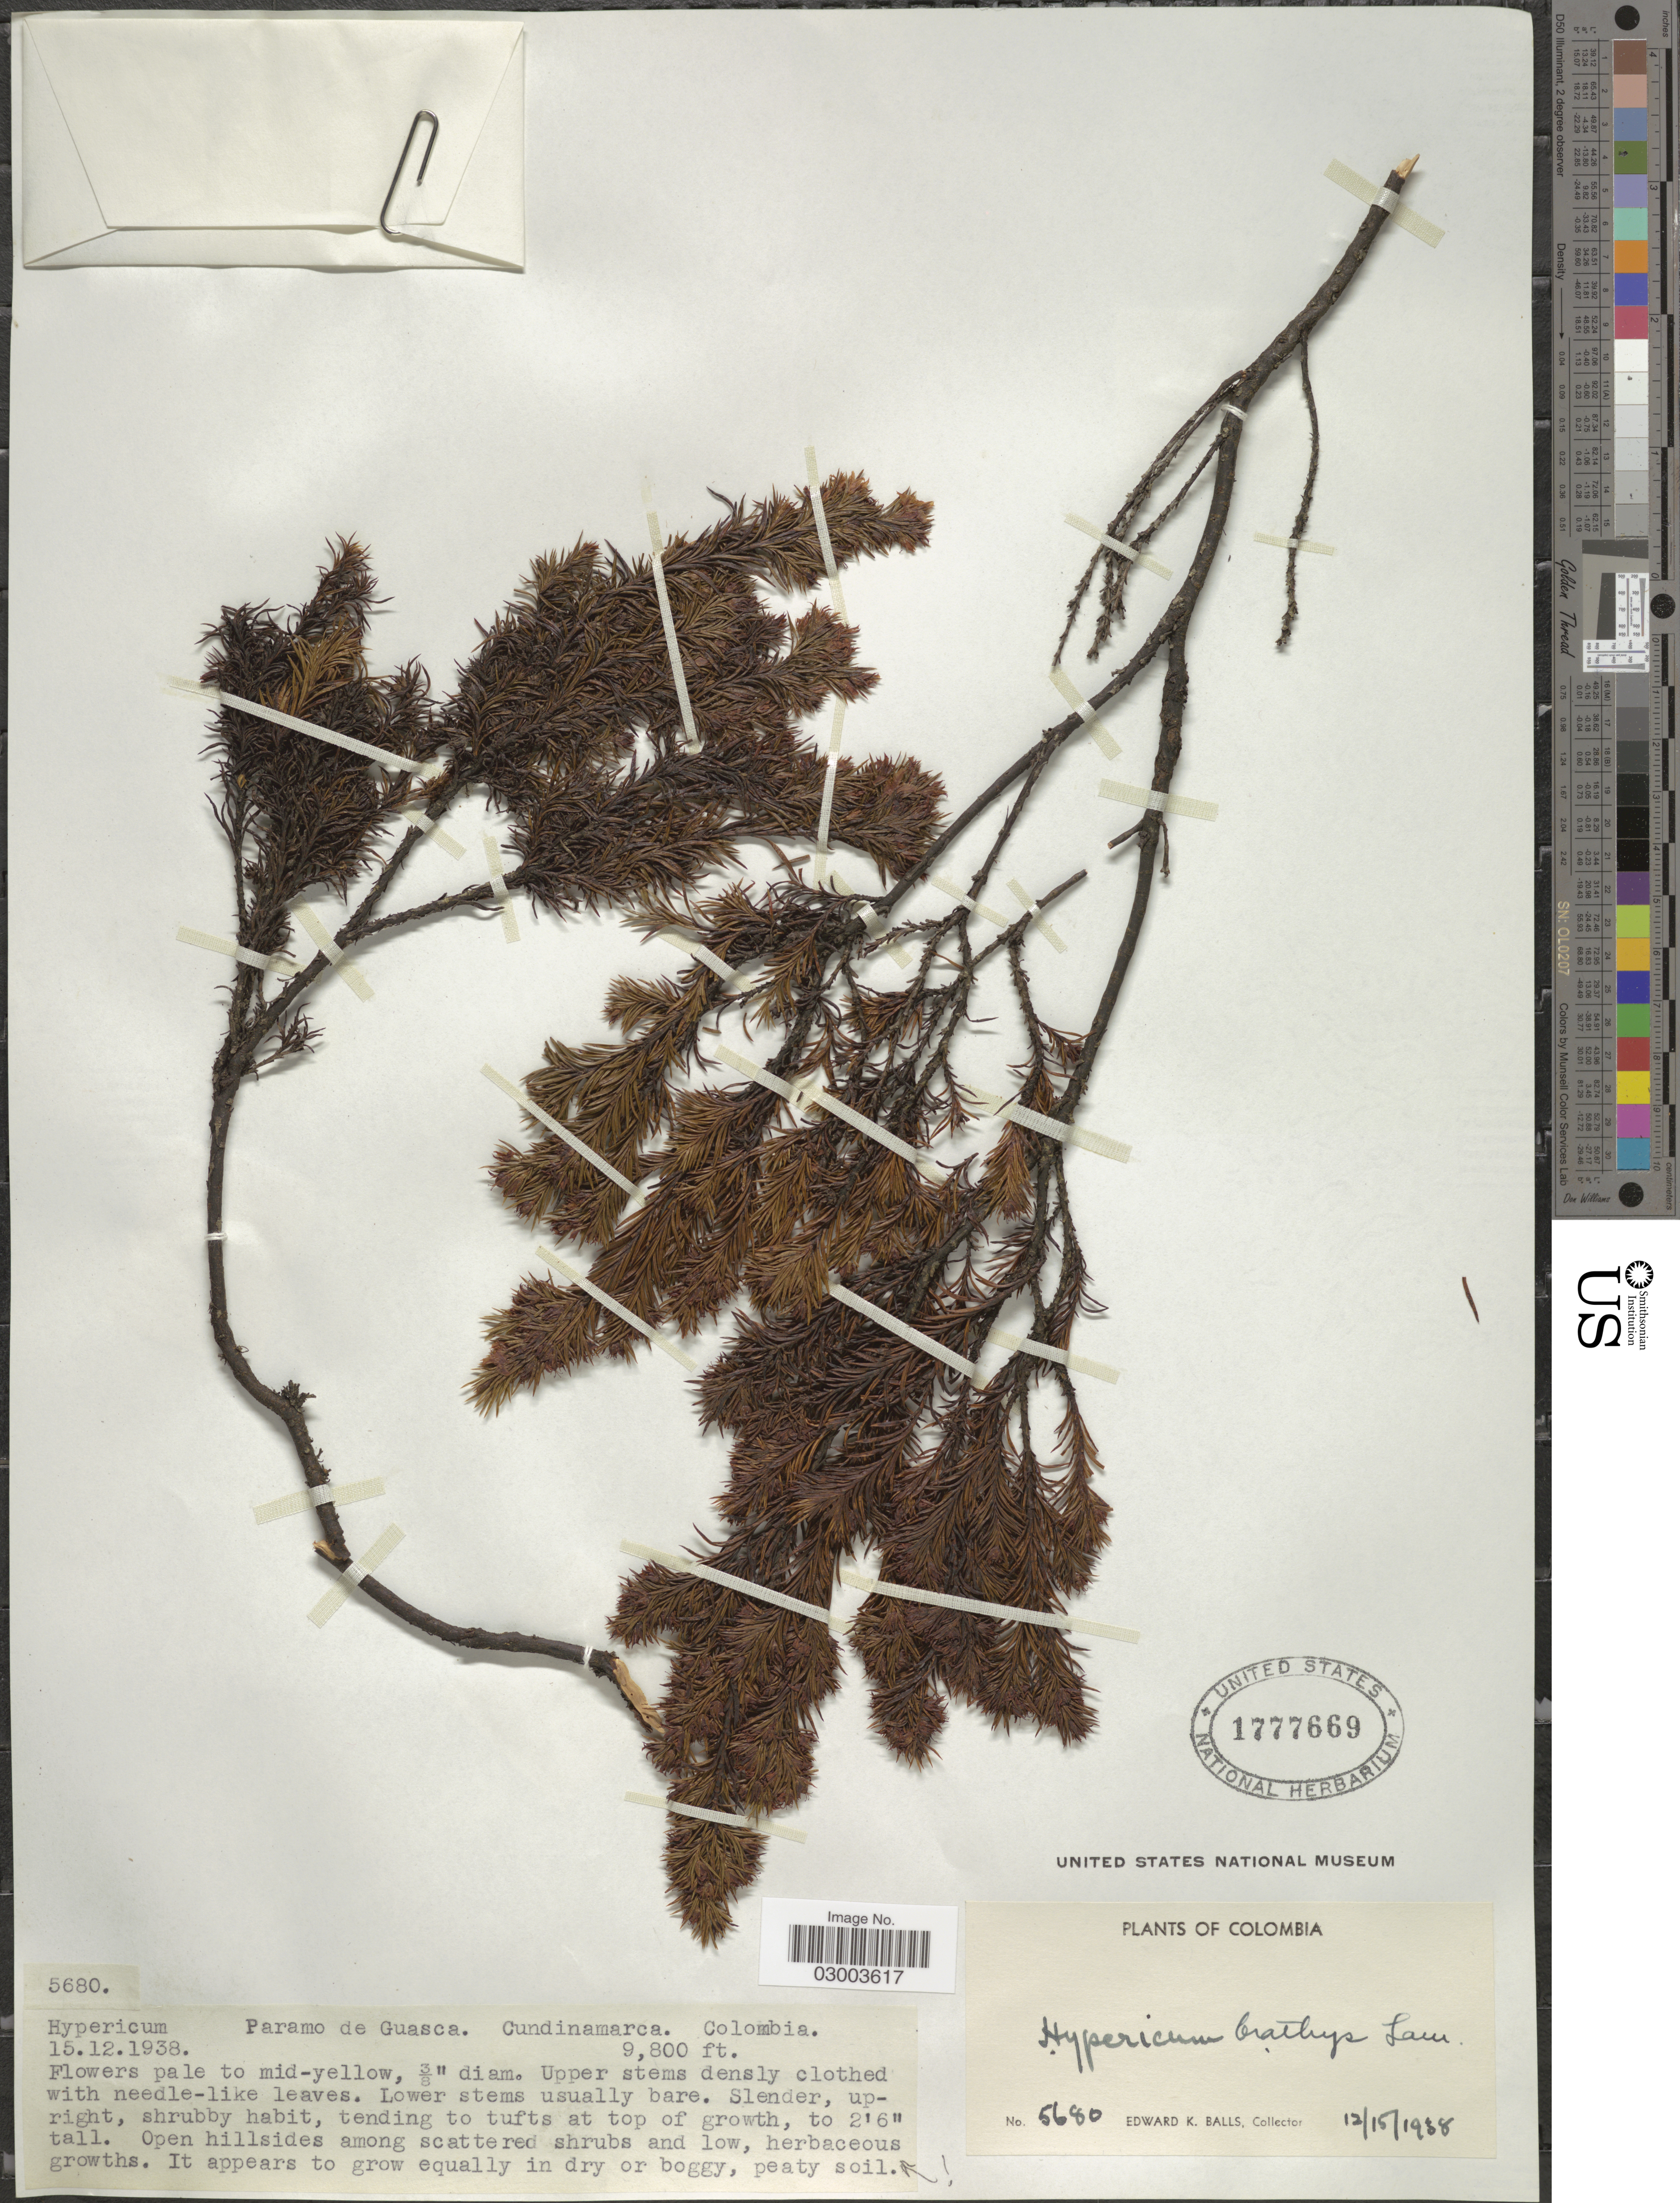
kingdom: Plantae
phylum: Tracheophyta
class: Magnoliopsida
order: Malpighiales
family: Hypericaceae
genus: Hypericum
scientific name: Hypericum juniperinum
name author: Kunth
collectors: E. K. Balls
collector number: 5680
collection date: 1938-12-15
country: Colombia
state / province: Cundinamarca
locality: Paramo de Guasca.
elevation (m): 2987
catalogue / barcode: US 1777669